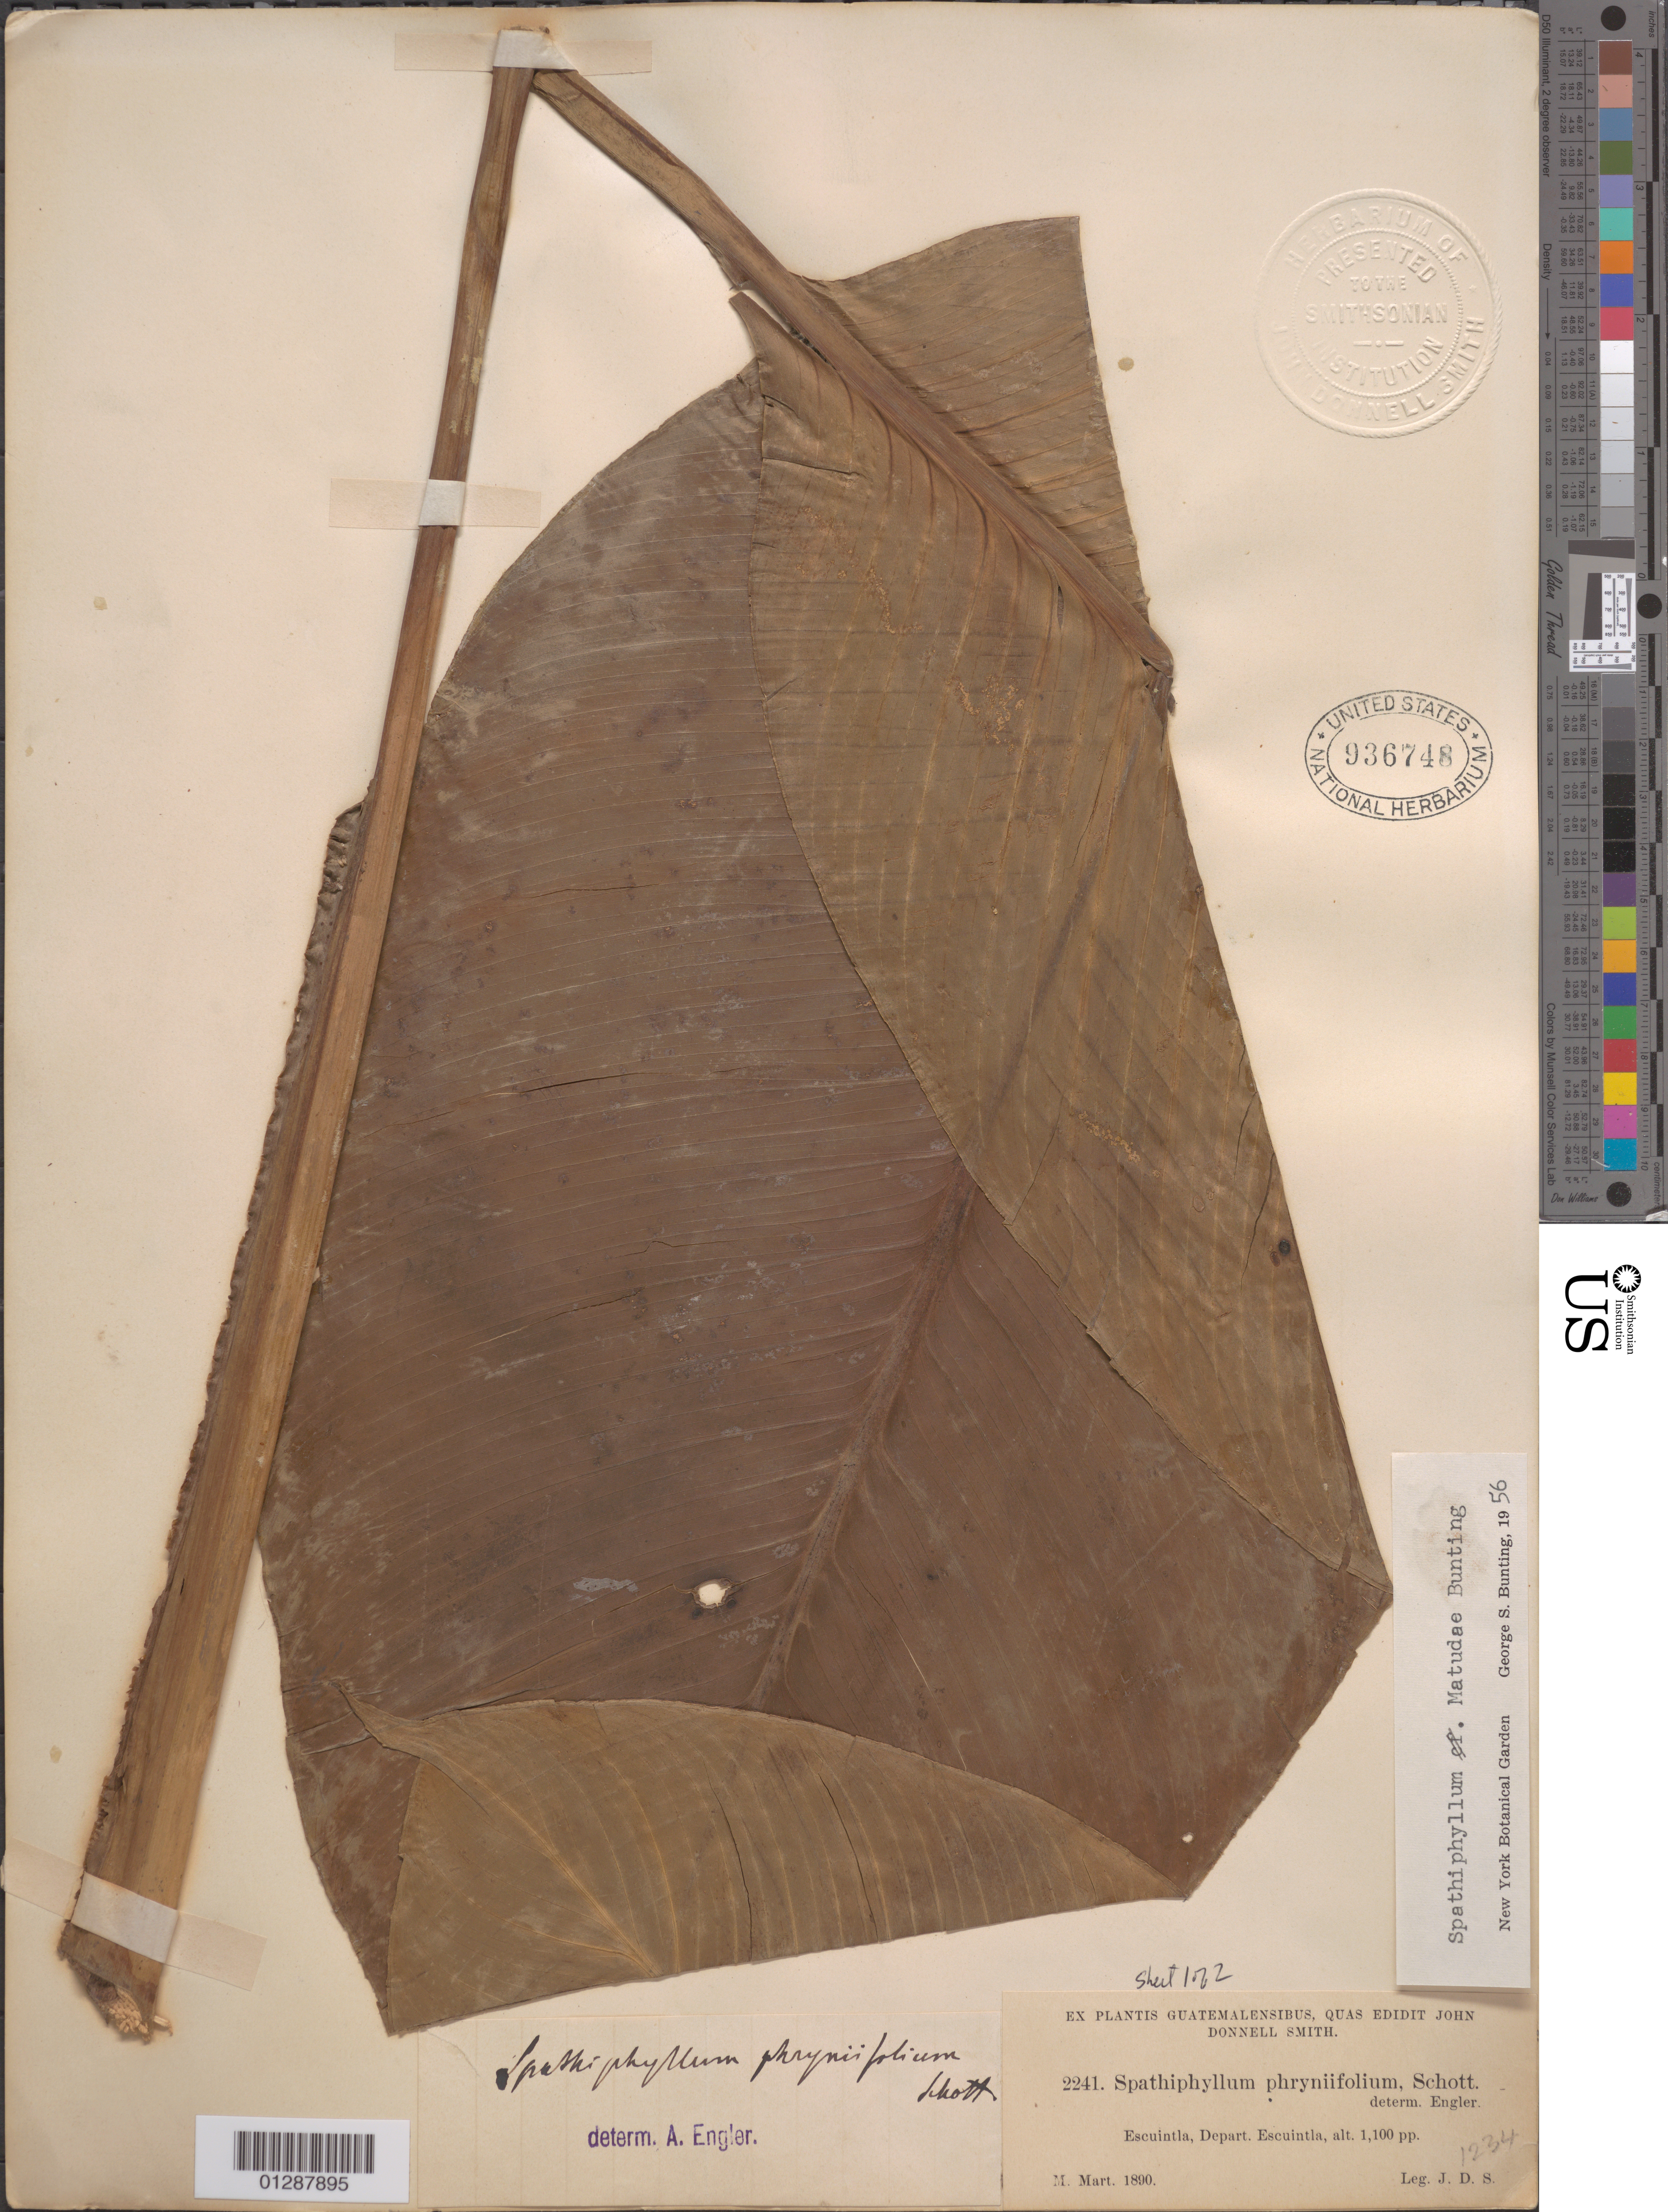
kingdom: Plantae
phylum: Tracheophyta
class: Liliopsida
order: Alismatales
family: Araceae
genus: Spathiphyllum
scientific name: Spathiphyllum matudae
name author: G.S. Bunting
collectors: J. Donnell Smith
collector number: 2241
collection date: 1890-03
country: Guatemala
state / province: Escuintla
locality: Escuintla, Depart. Escuintla.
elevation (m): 335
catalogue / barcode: US 936748